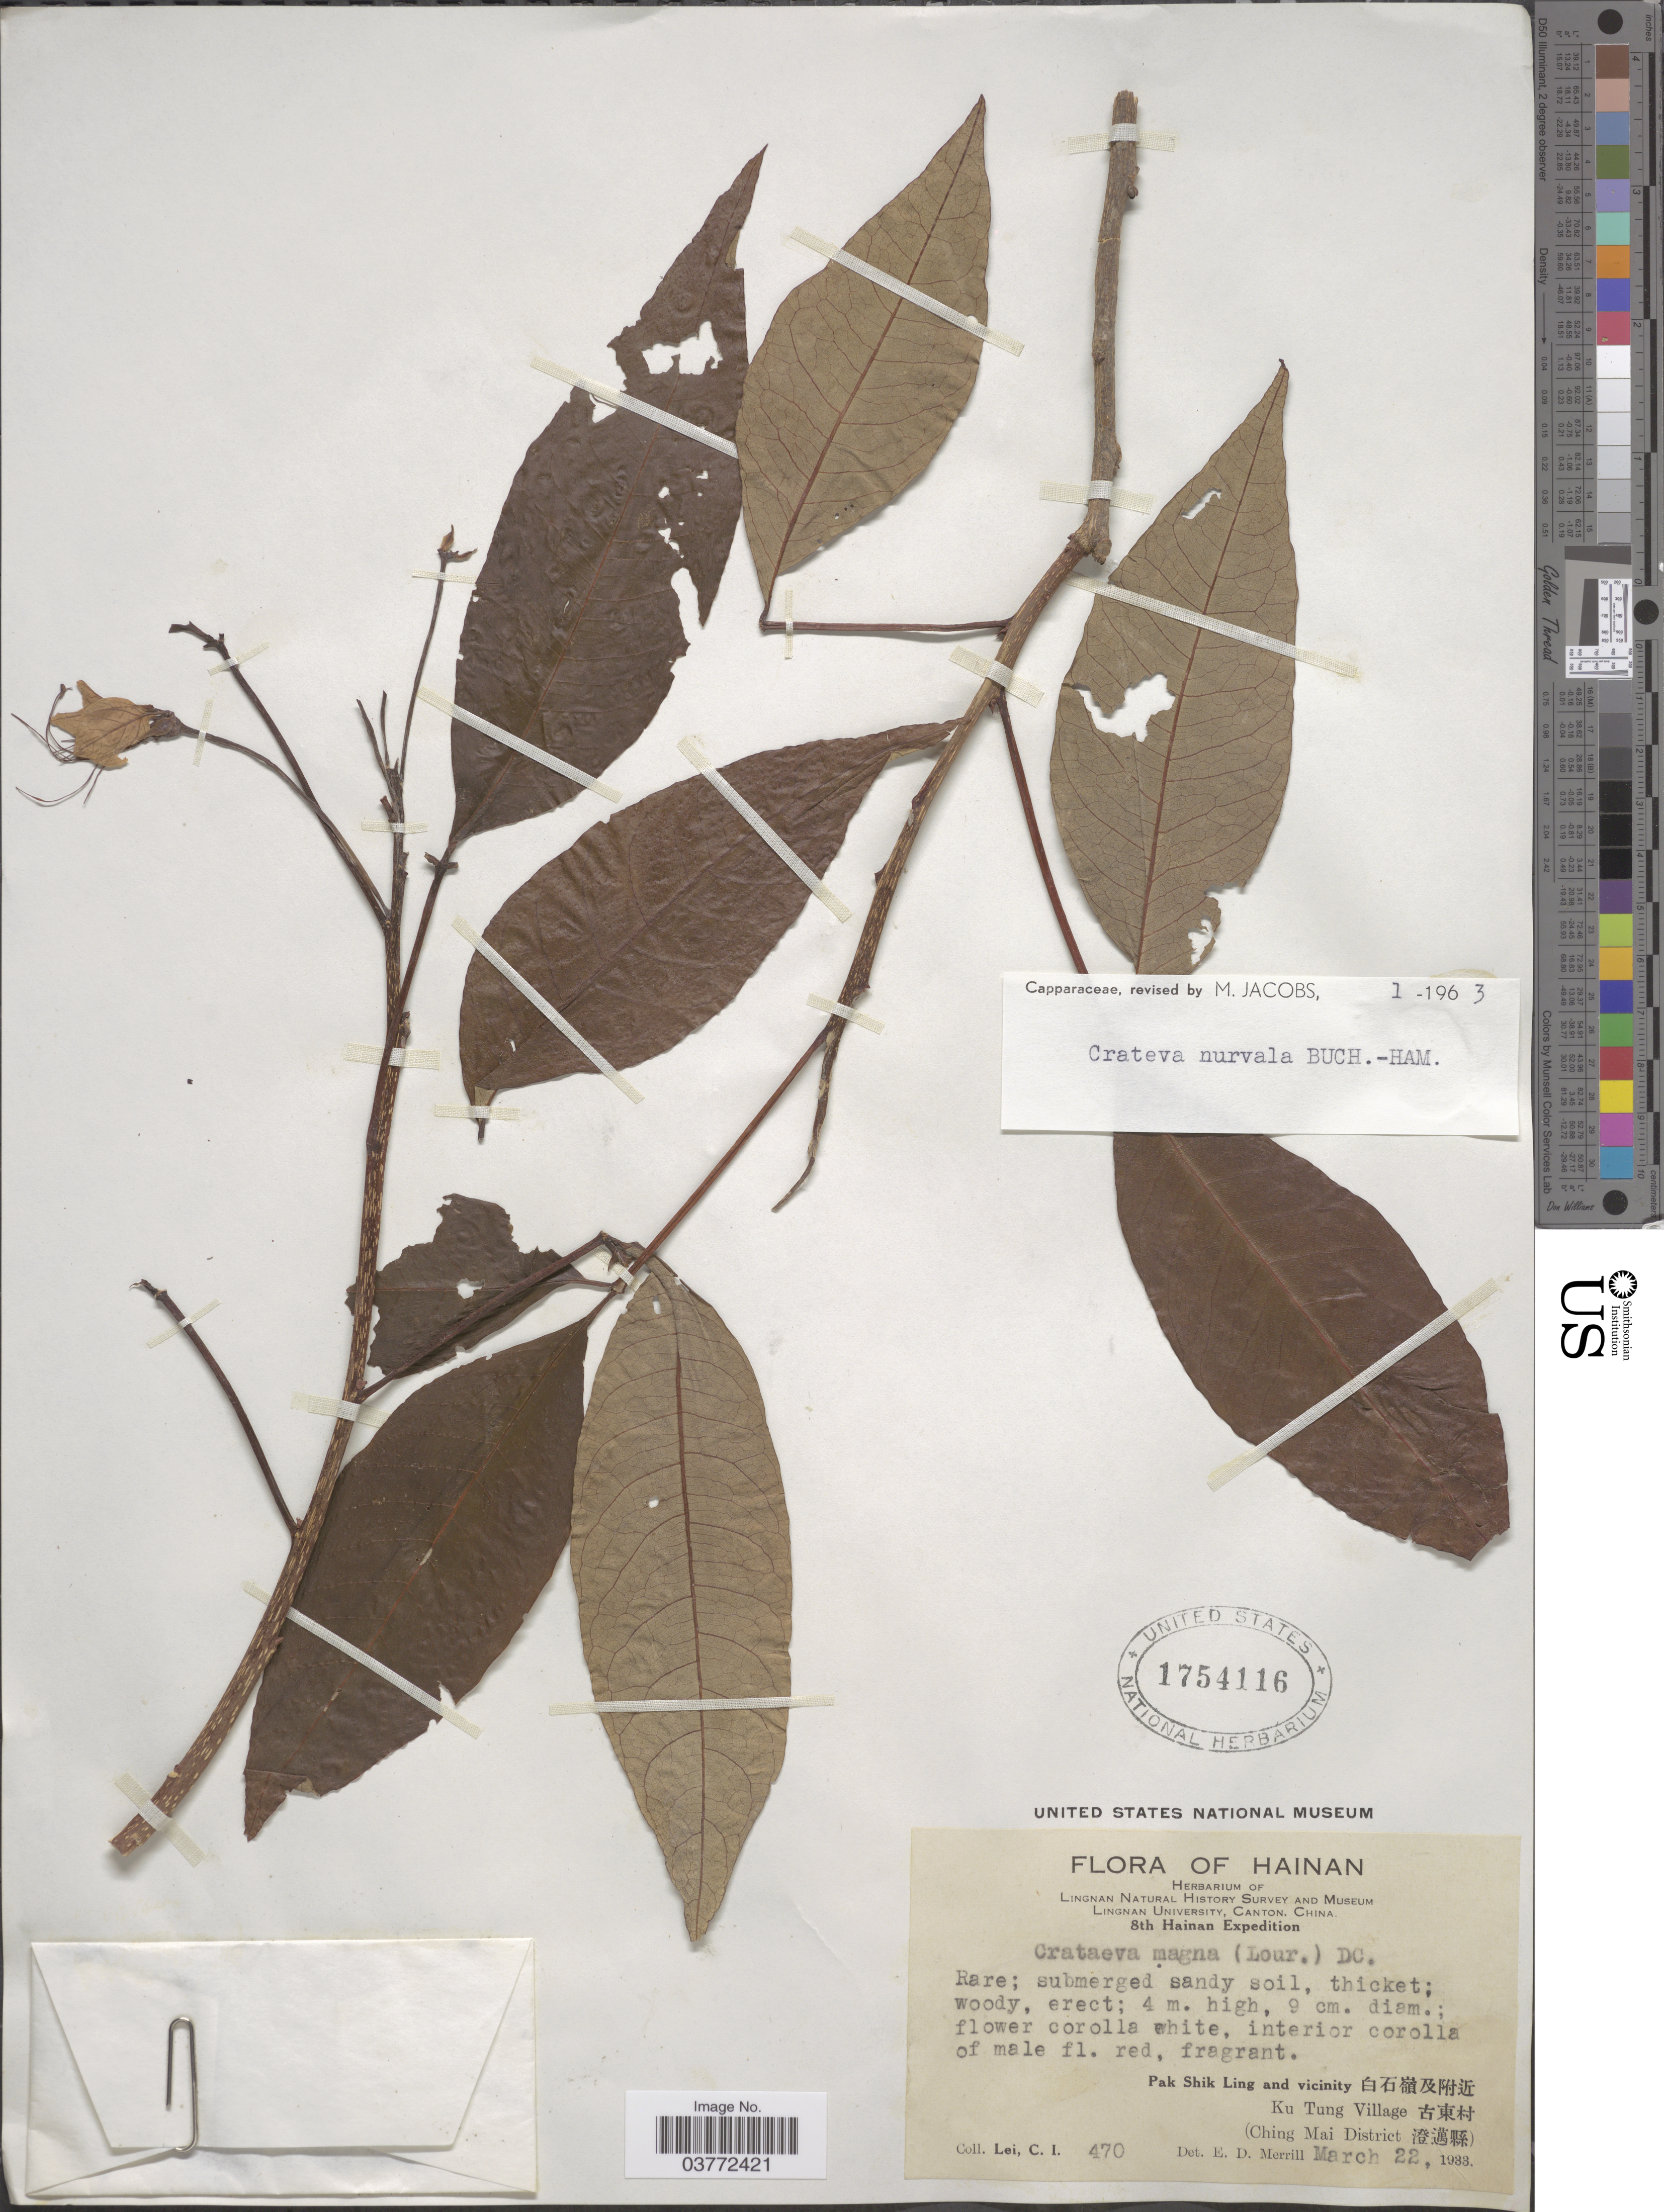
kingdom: Plantae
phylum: Tracheophyta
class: Magnoliopsida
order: Brassicales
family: Capparaceae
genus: Crateva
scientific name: Crateva nurvala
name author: Buch.-Ham.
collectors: C. I. Lei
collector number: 470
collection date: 1933-03-22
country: China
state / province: Hainan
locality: Pak Shik Ling and vicinity X, Ku Tung Village X, (Ching Mai District X).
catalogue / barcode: US 1754116